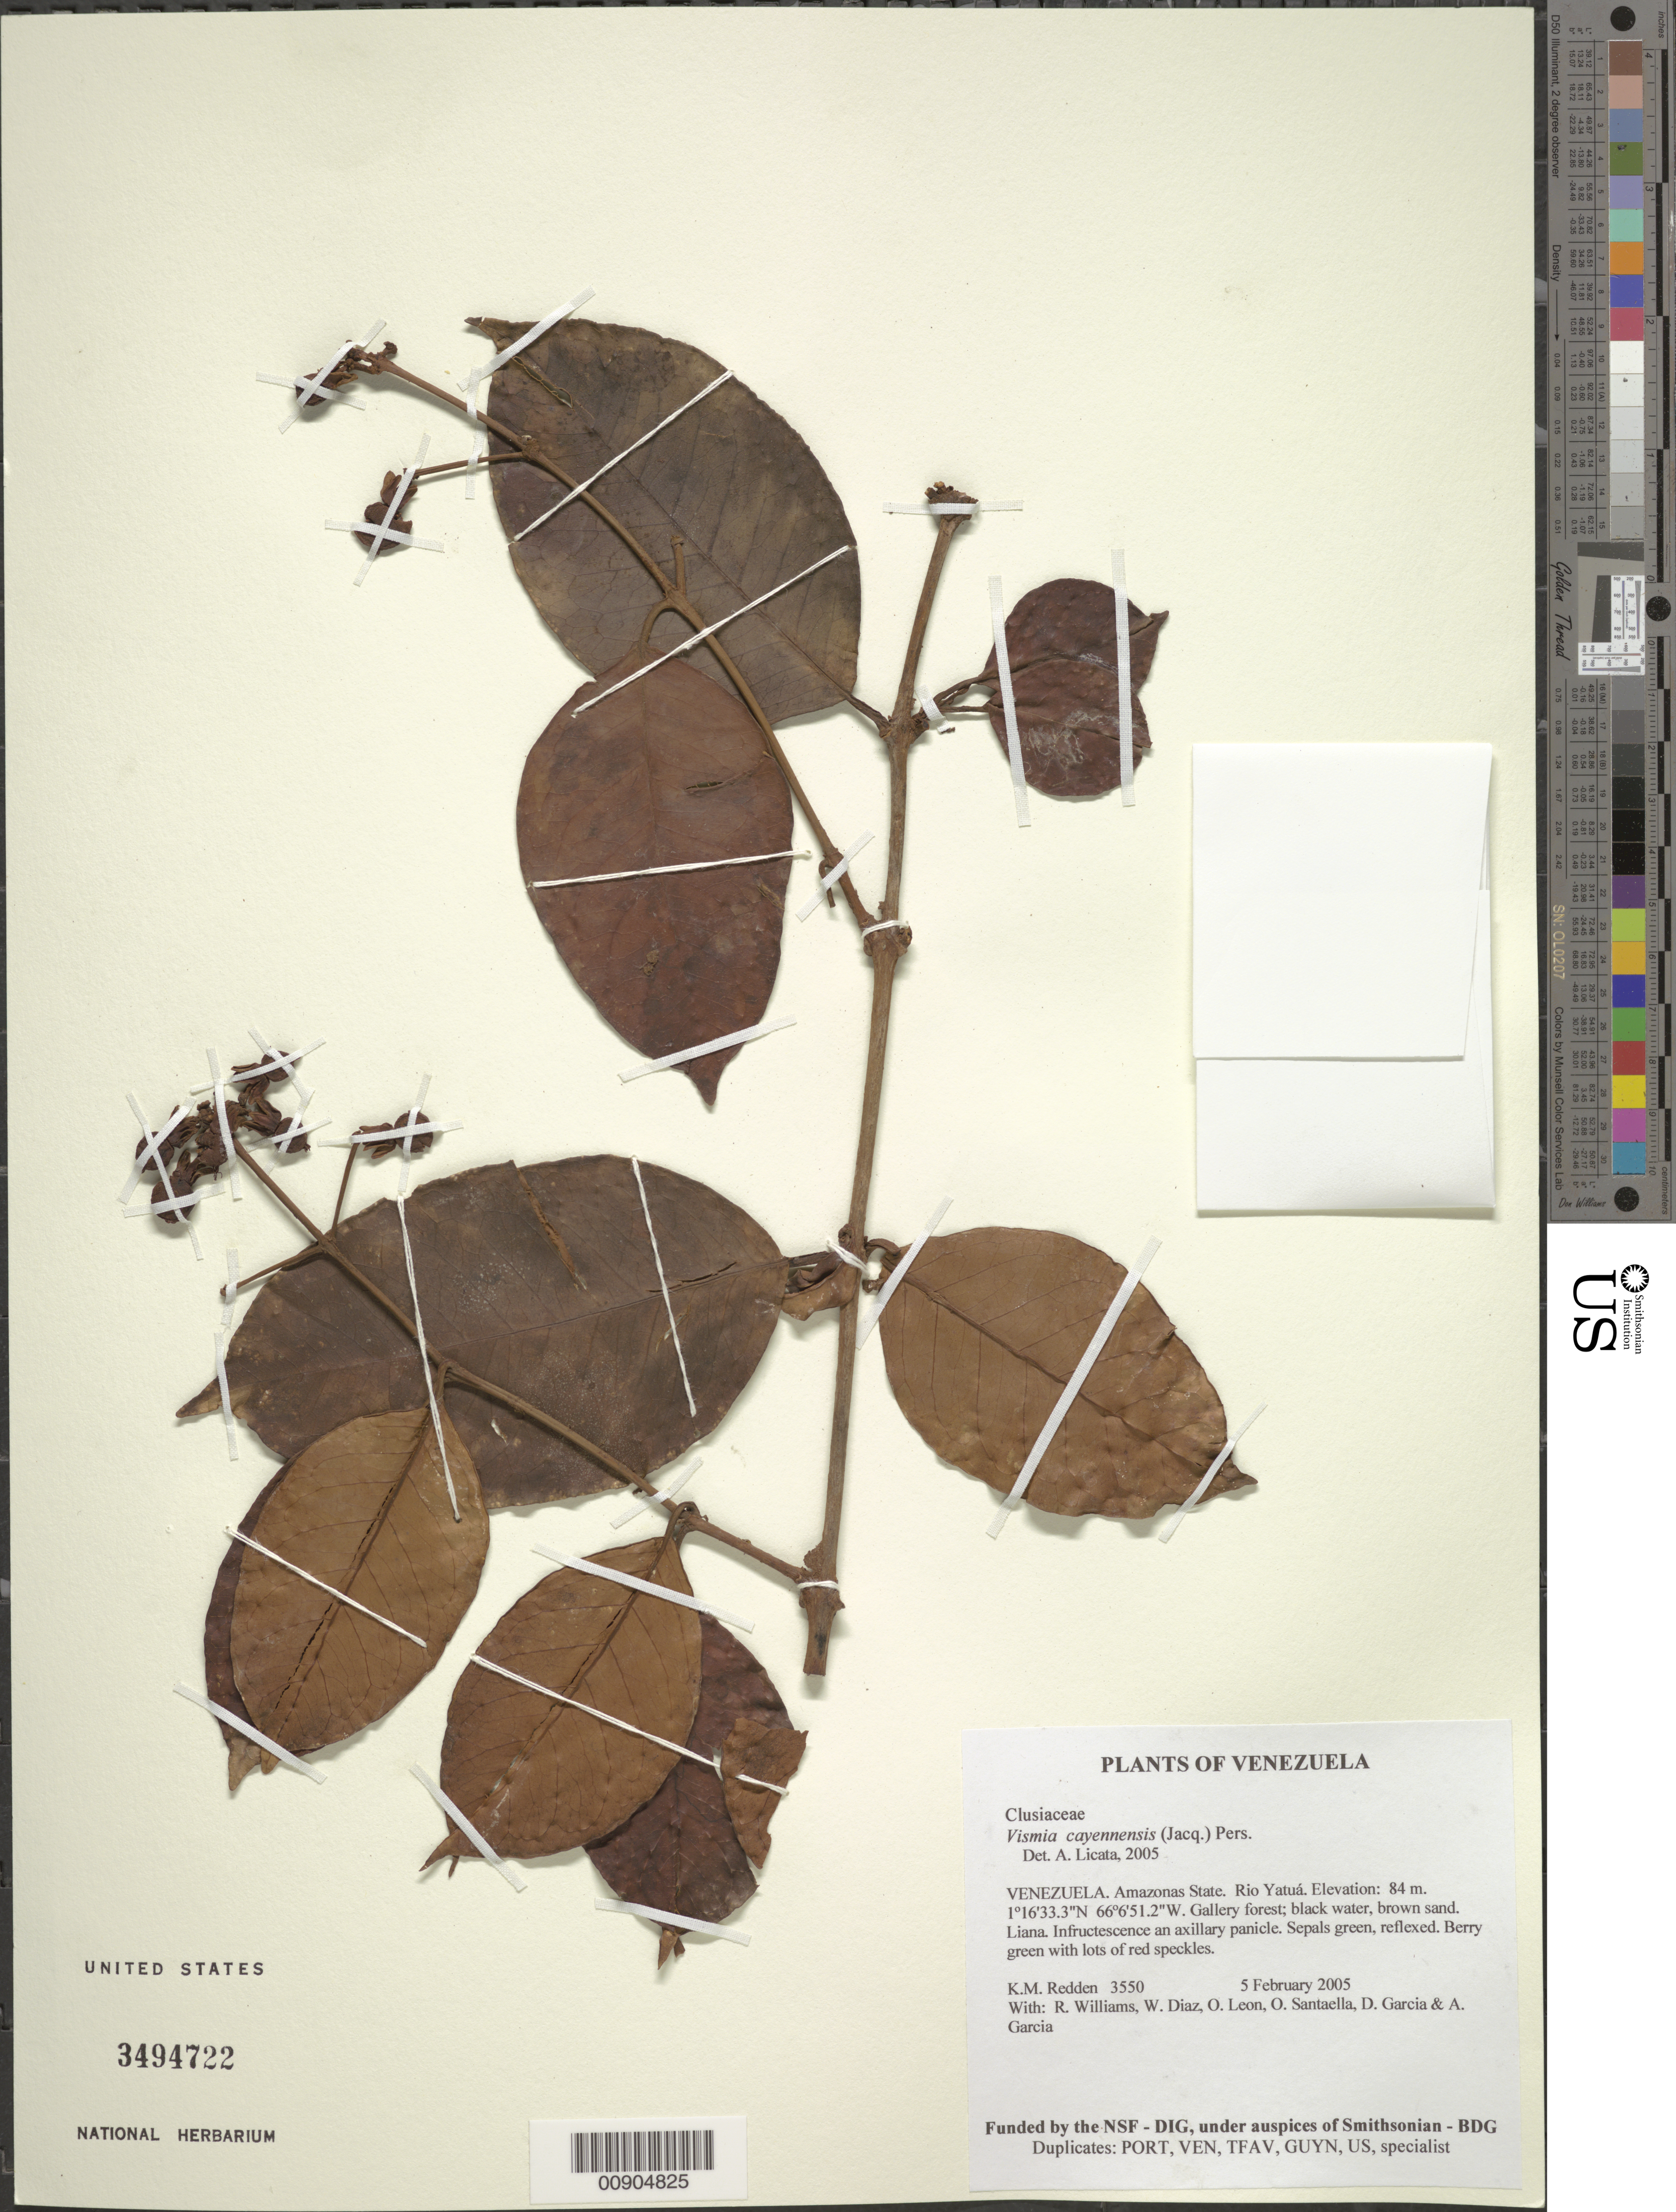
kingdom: Plantae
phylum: Tracheophyta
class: Magnoliopsida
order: Malpighiales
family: Hypericaceae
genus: Vismia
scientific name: Vismia cayennensis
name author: (Jacq.) Pers.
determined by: Licata, A., (PORT), Univ. Nac. Exp. de los Llanos Ezequiel Zamora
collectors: K. M. Redden, R. Williams, W. Díaz P., O. León, O. Santaella, D. Garcia & A. Garcia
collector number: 3550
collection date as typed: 5 February 2005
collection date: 2005-02-05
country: Venezuela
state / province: Amazonas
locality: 18 - Rio Yatuá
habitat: Gallery forest; black water, brown sand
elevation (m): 84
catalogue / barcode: US 3494722